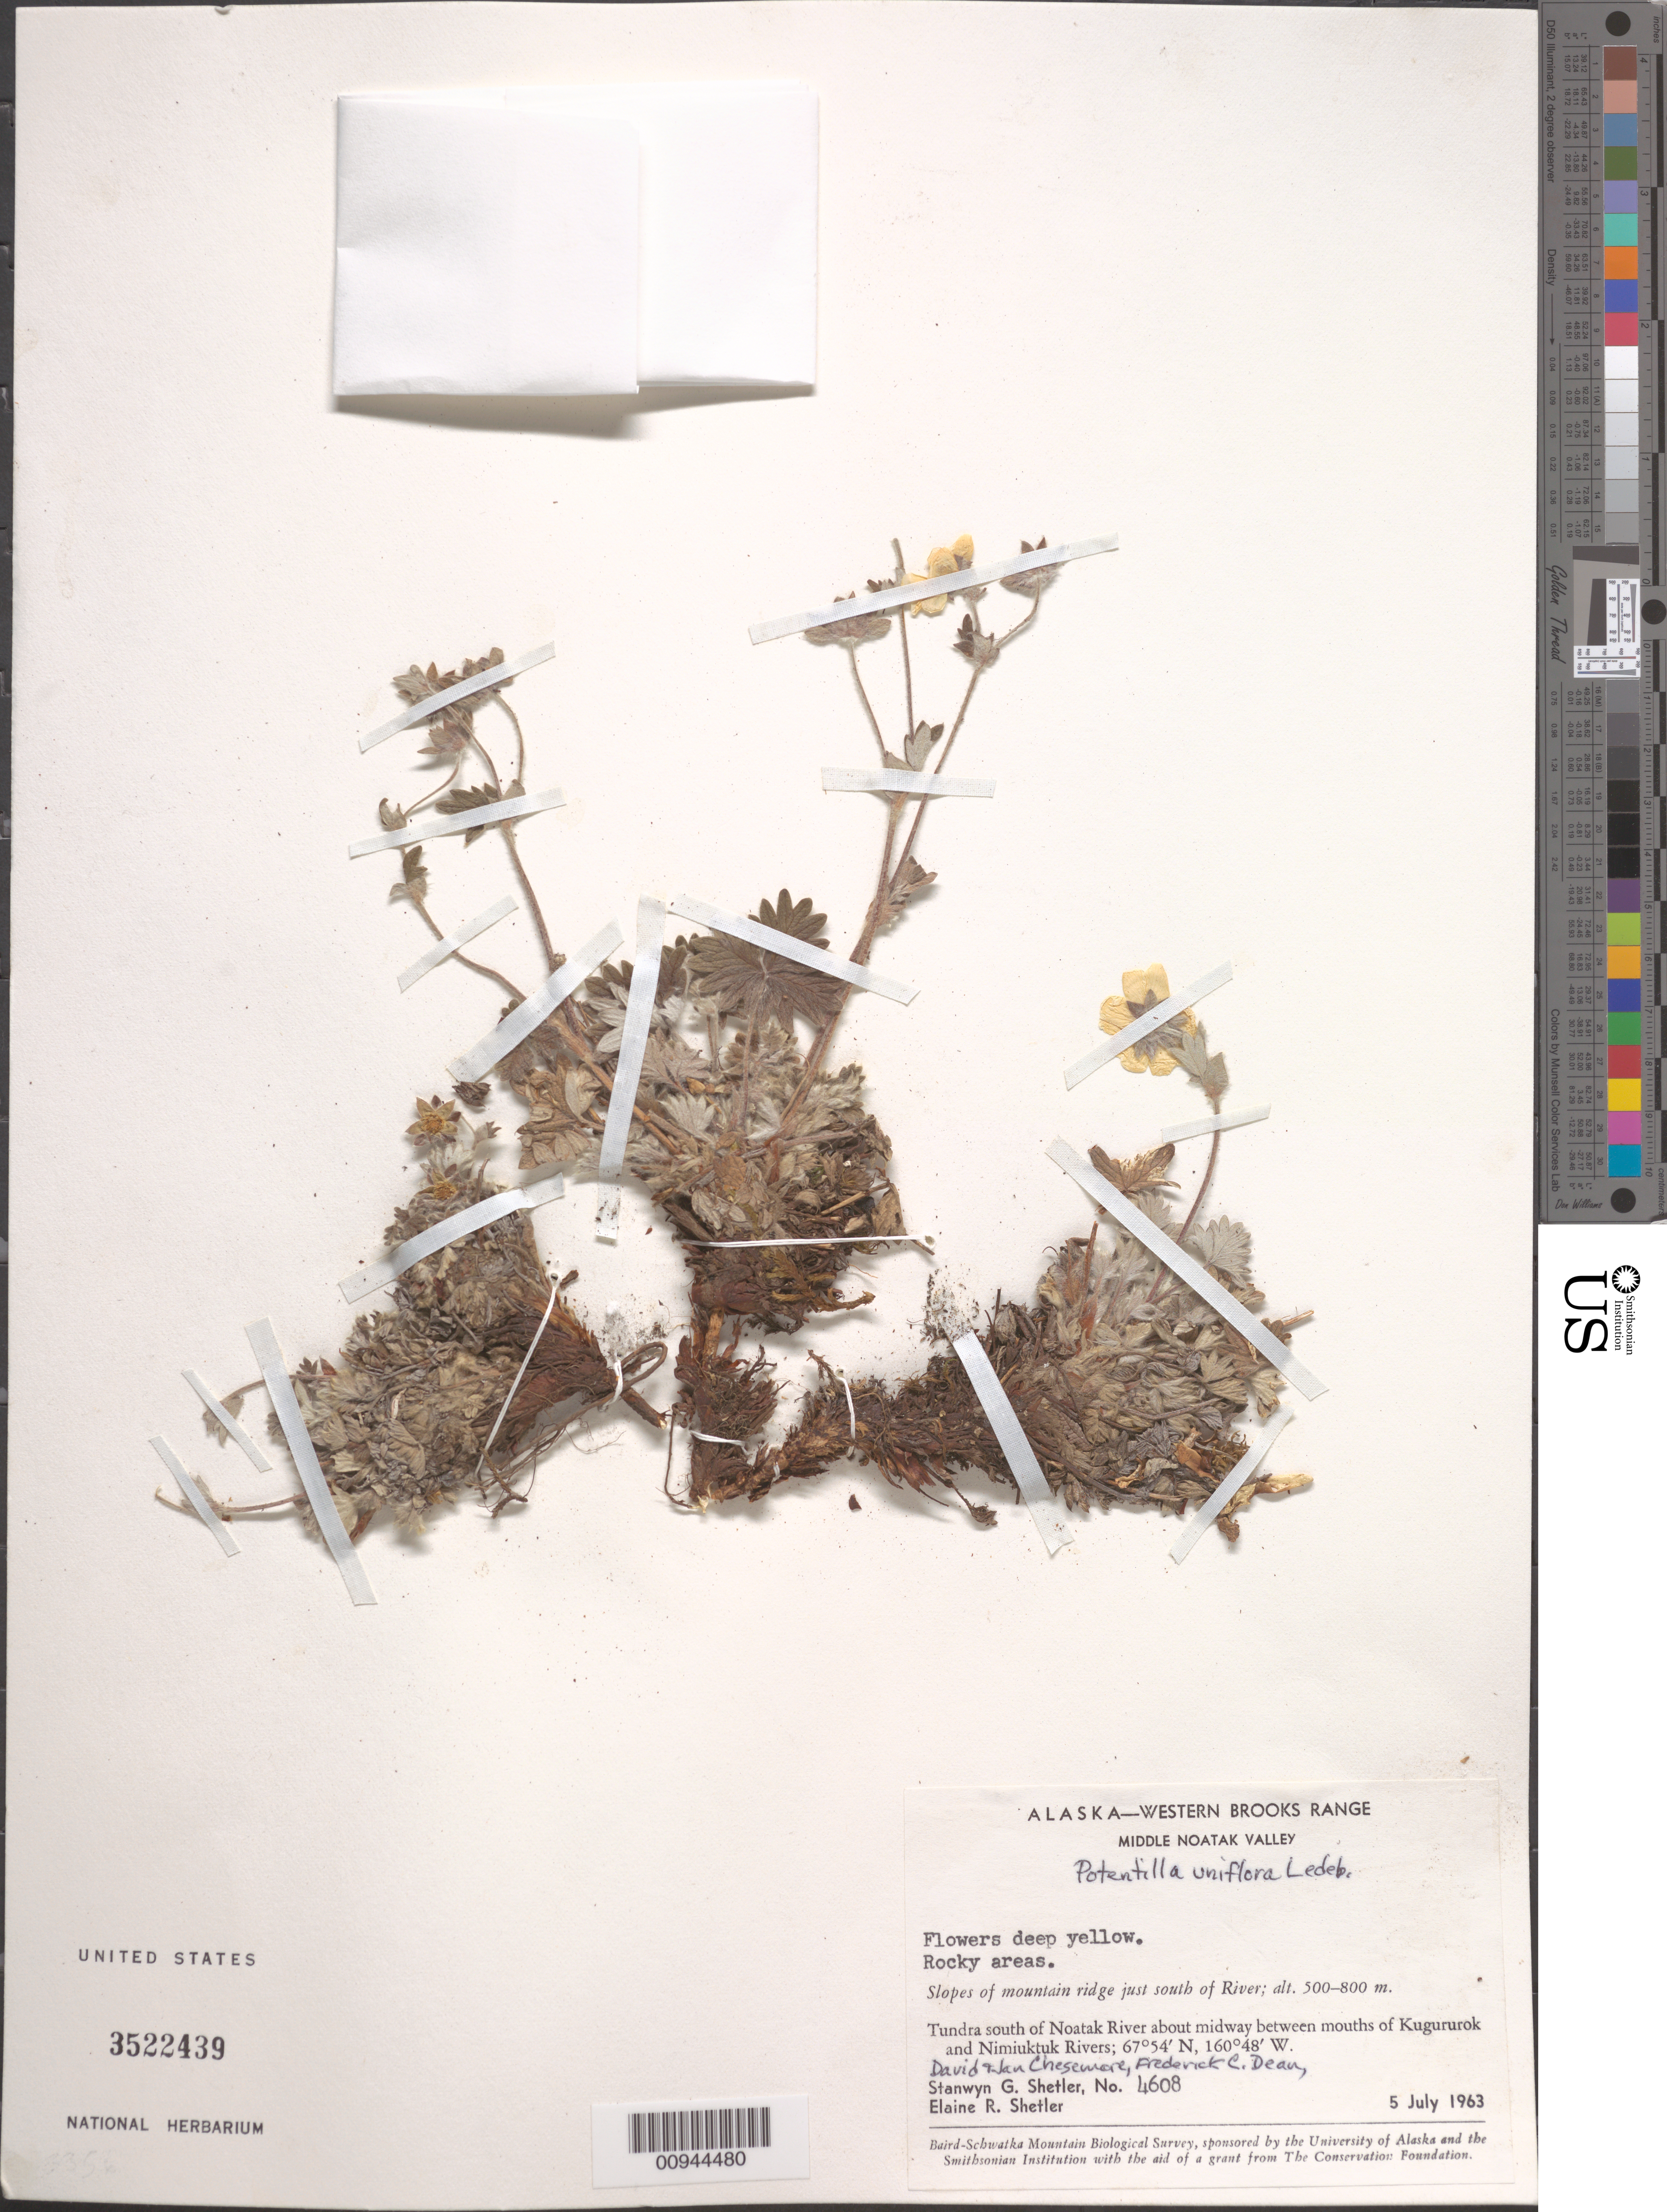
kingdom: Plantae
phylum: Tracheophyta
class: Magnoliopsida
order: Rosales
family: Rosaceae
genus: Potentilla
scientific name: Potentilla uniflora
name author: Ledeb.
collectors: S. Shetler, E. R. Shetler, F. C. Dean, D. Chesemore & J. Chesemore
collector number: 4608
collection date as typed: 05 Jul 1963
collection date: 1963-07-05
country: United States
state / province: Alaska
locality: S of Noatak River about midway between mouths of Kugururok and Nimiuktuk Rivers. Western Brooks Range, Middle Noatak Valley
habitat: Tundra. Slopes of mountain ridge just south of River.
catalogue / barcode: US 3522439